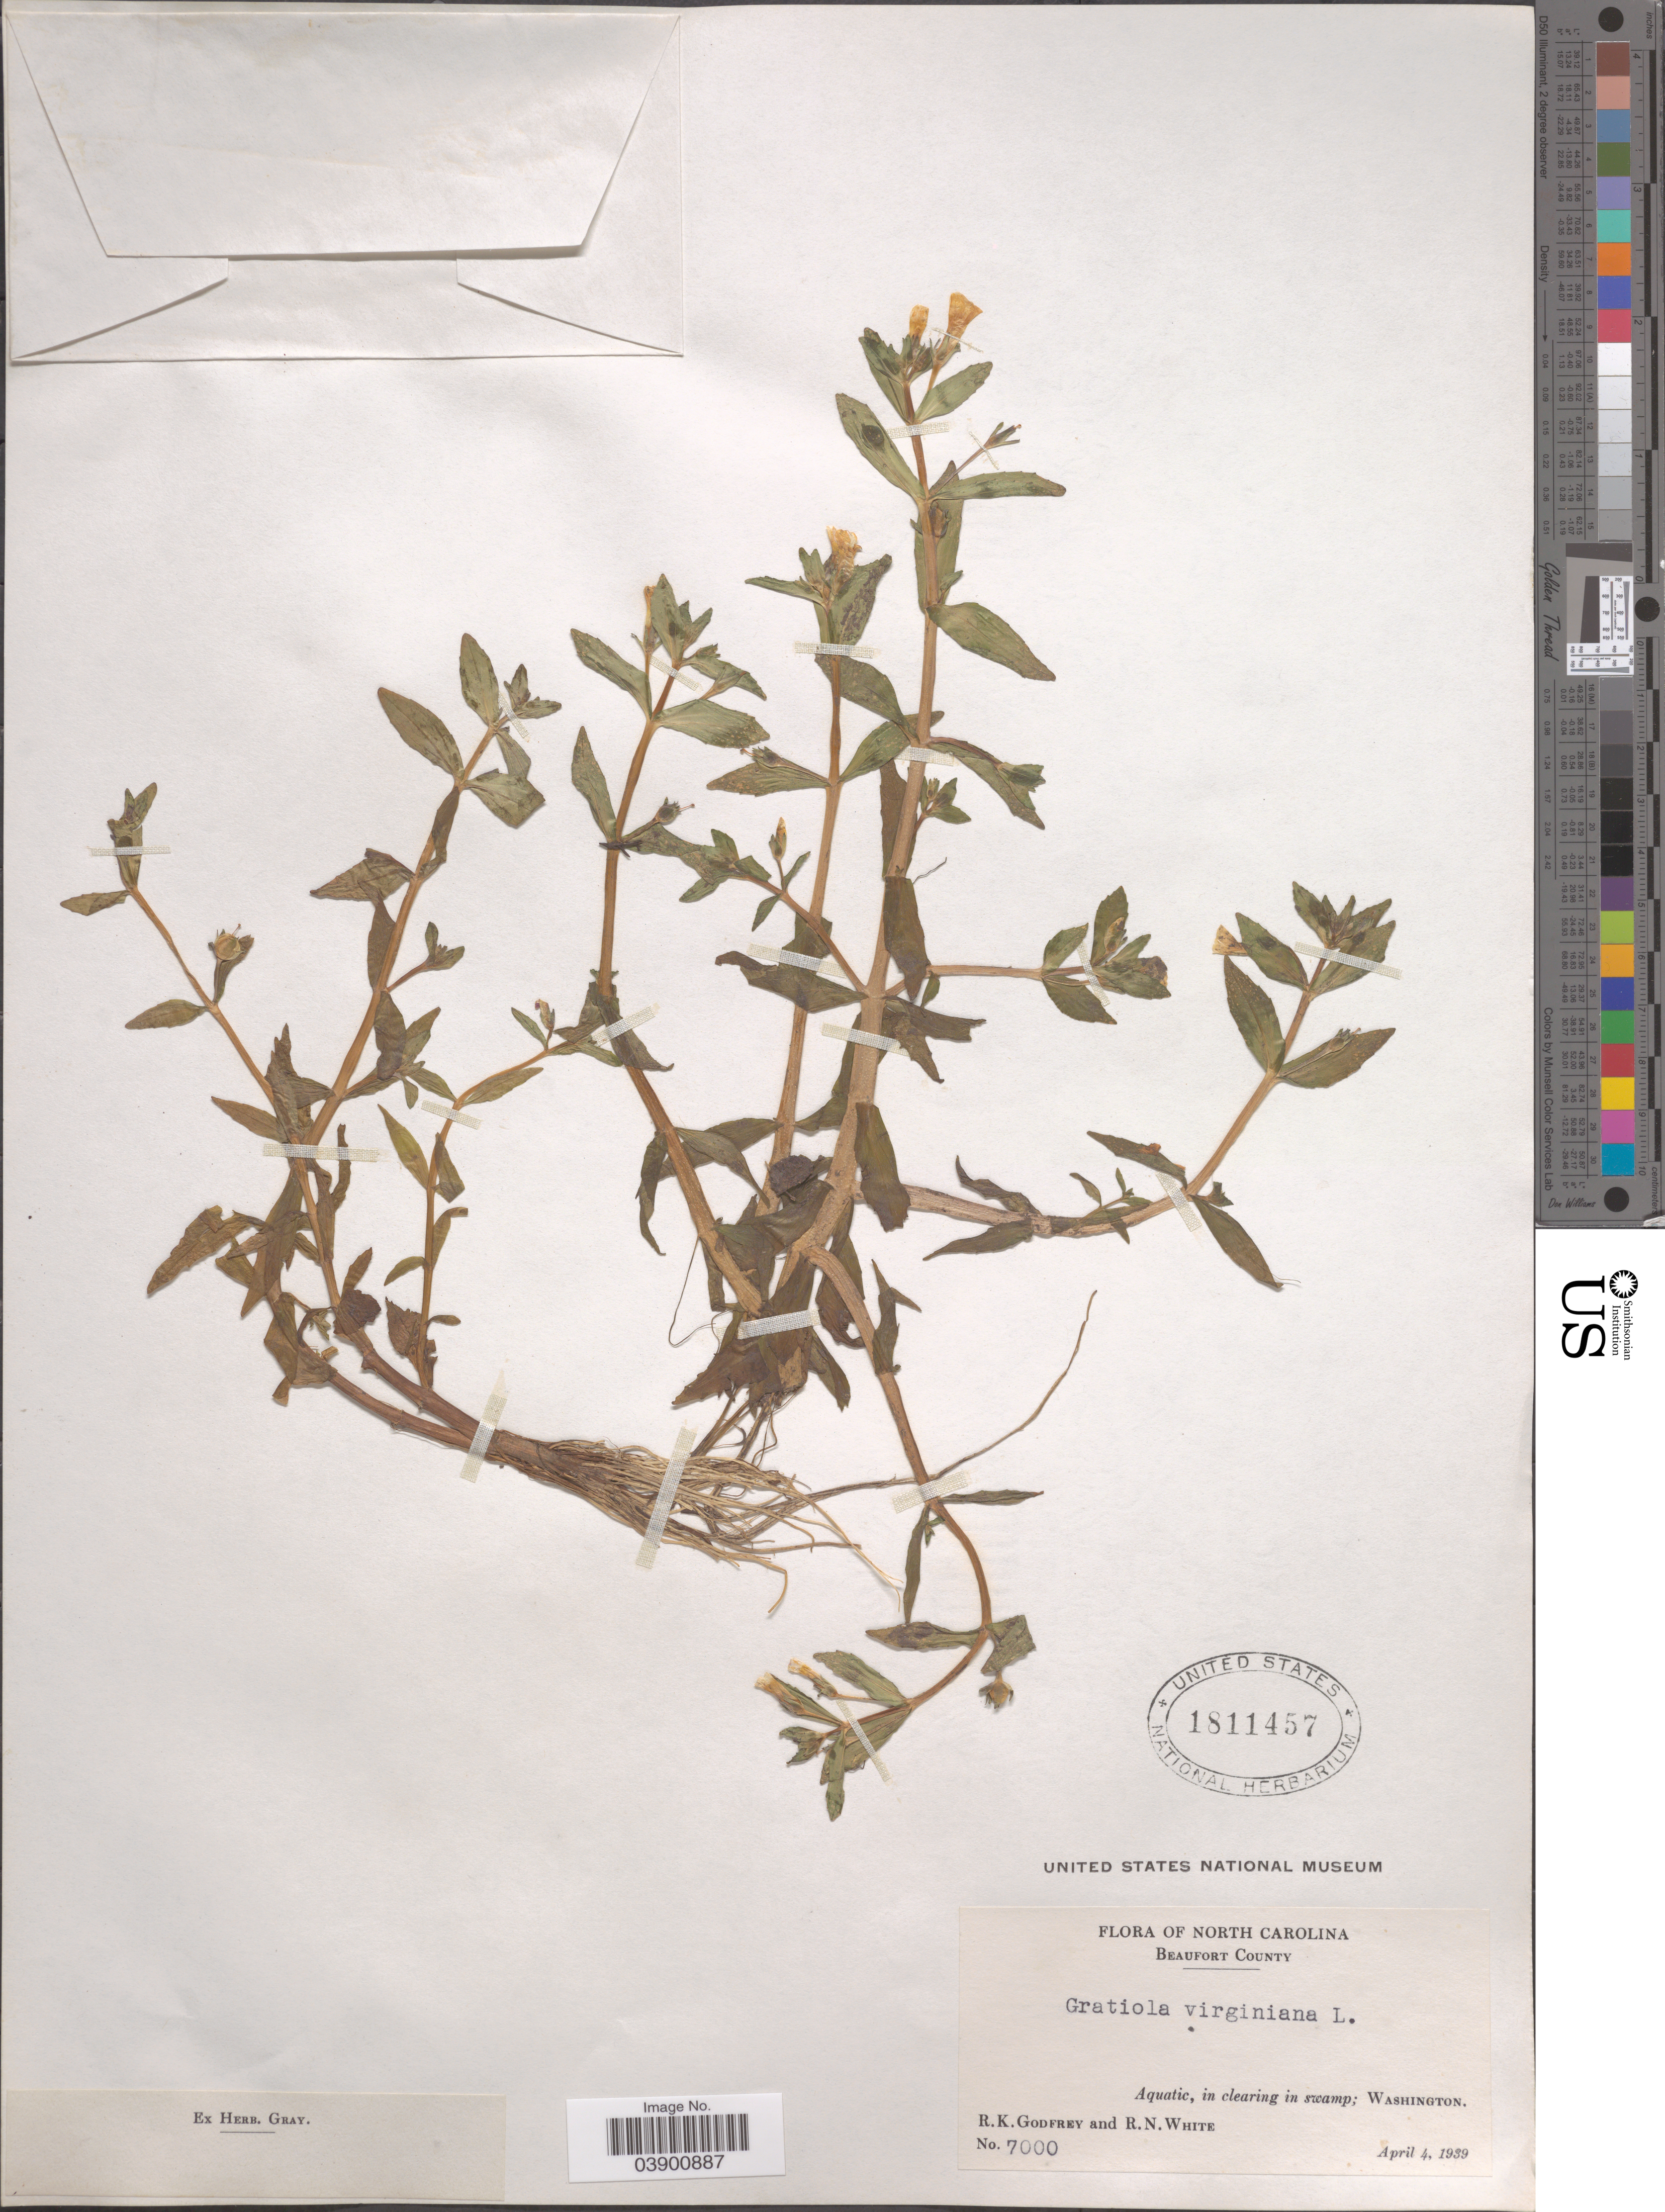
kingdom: Plantae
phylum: Tracheophyta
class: Magnoliopsida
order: Lamiales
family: Plantaginaceae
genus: Gratiola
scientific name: Gratiola virginiana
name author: L.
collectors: R. K. Godfrey & R. N. White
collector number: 7000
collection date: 1939-04-04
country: United States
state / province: North Carolina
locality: Beaufort County. Aquatic; Washington.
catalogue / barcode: US 1811457